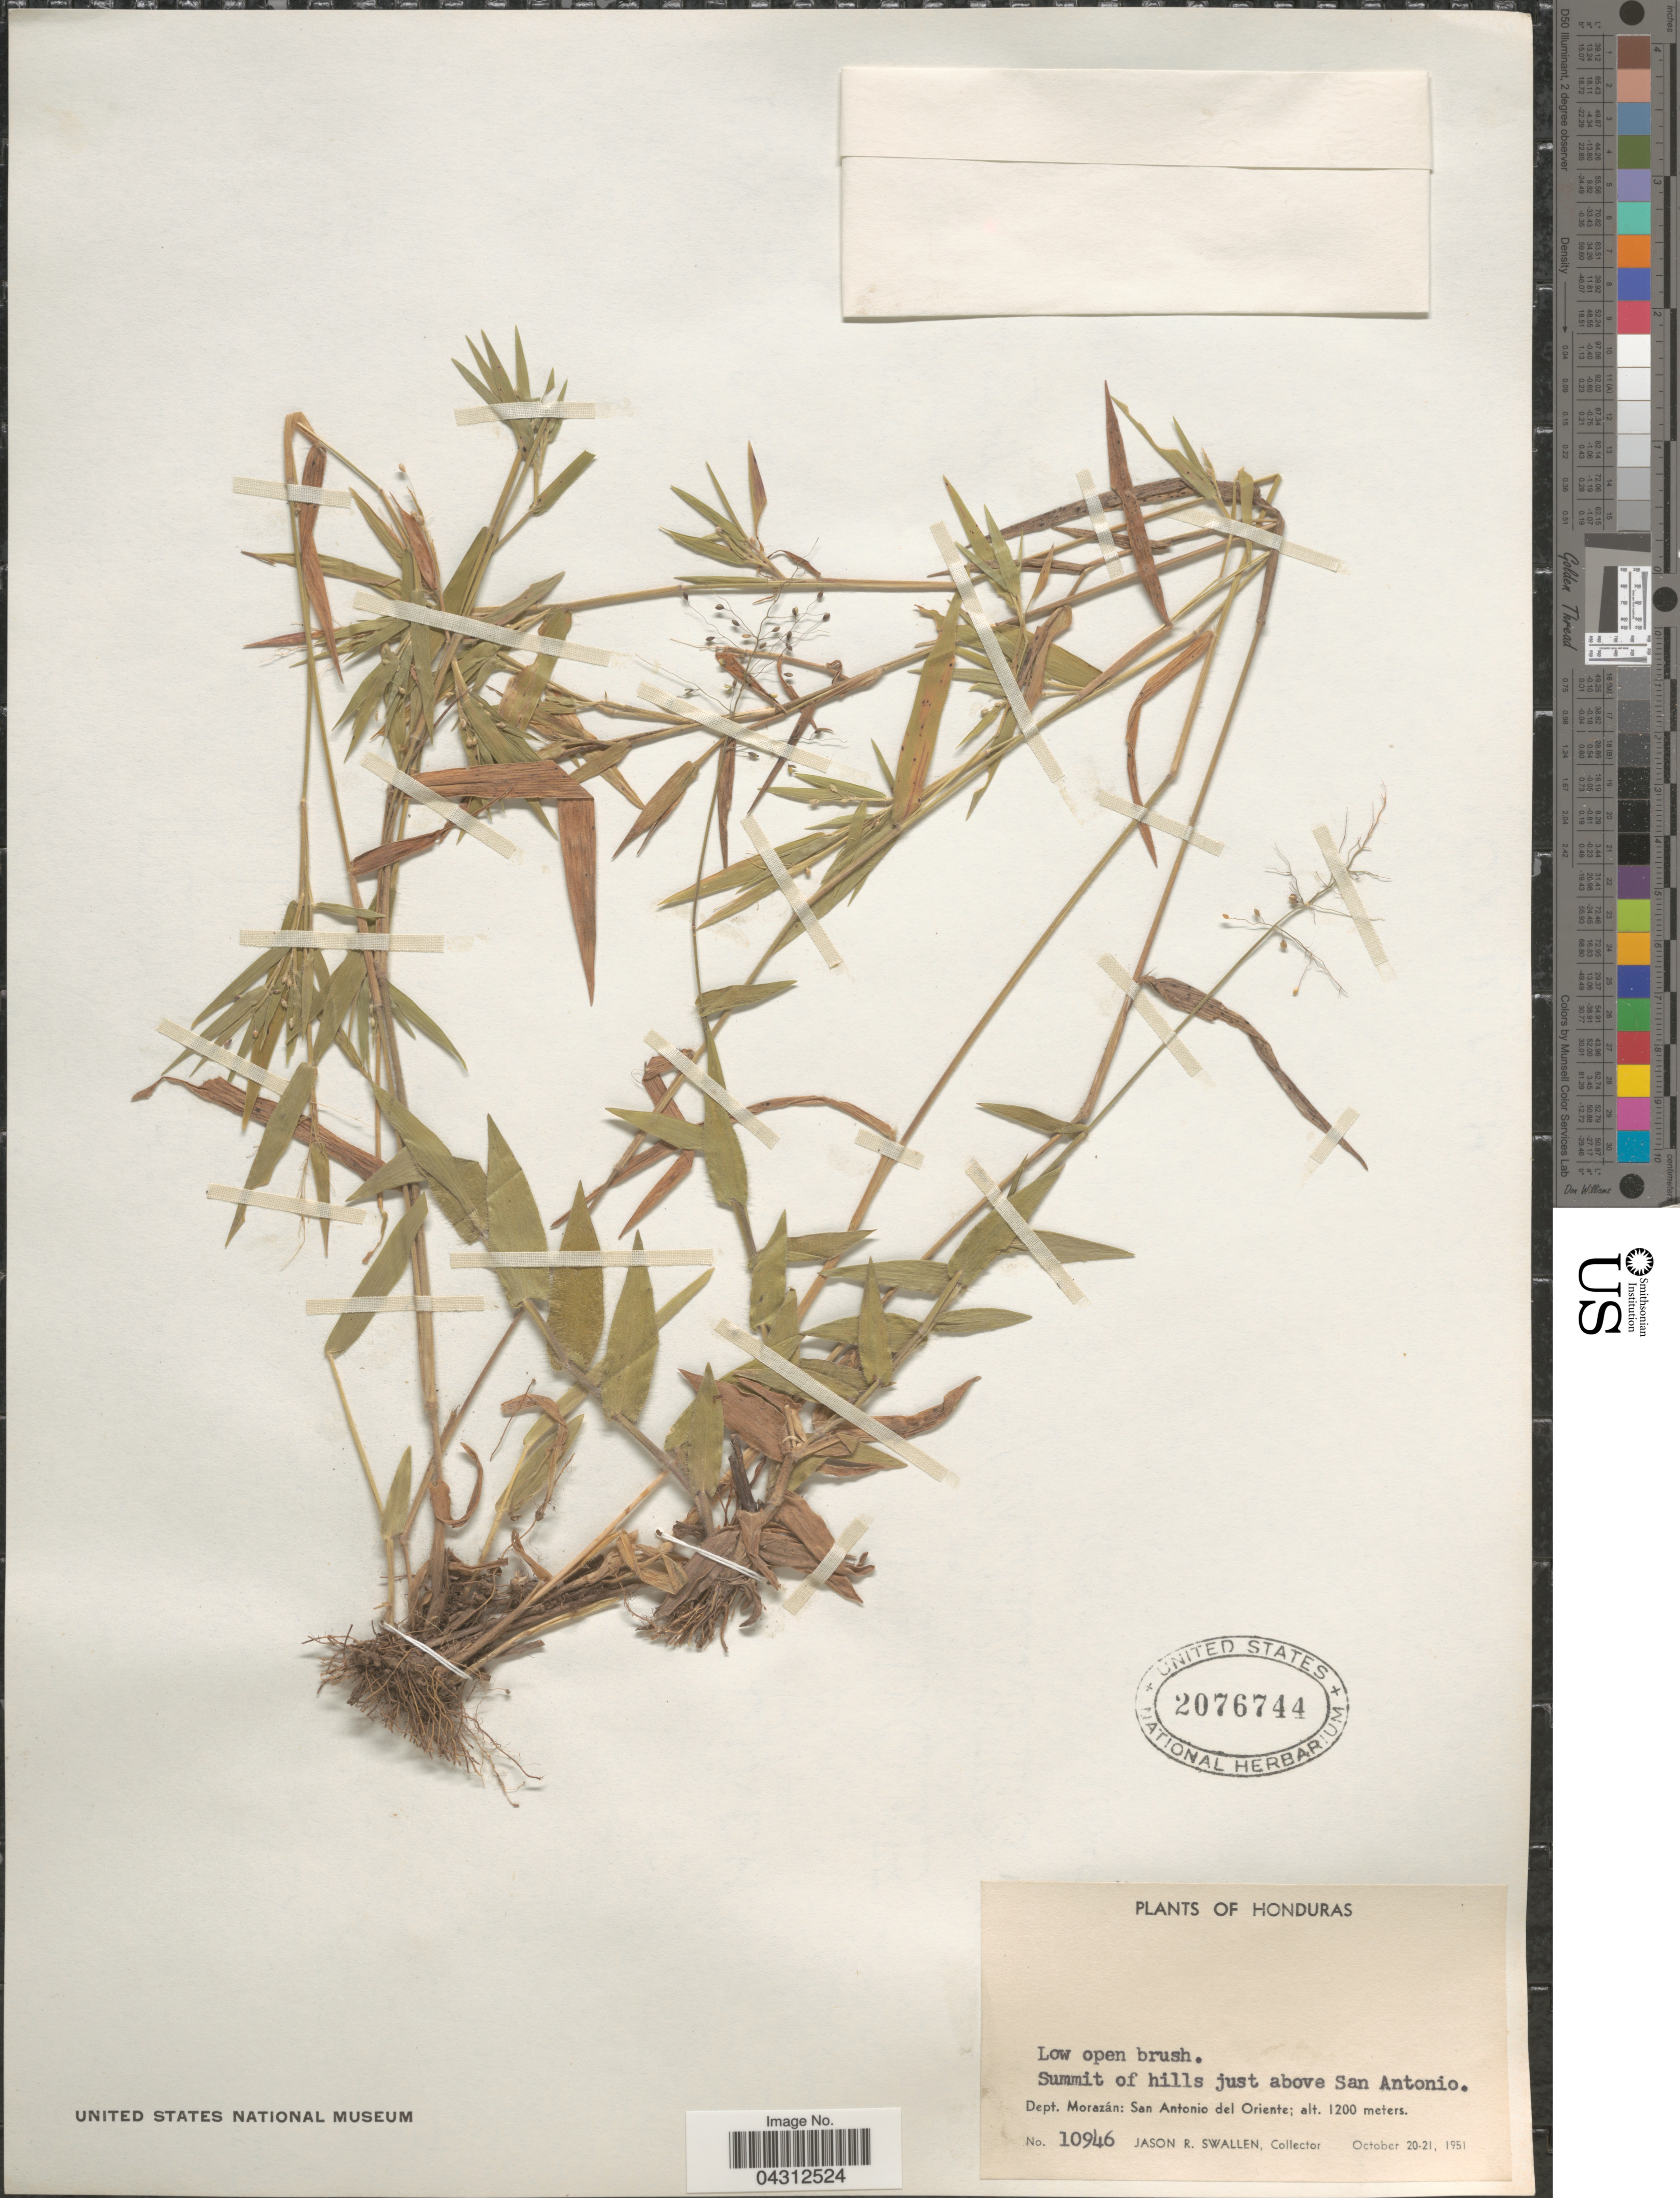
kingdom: Plantae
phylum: Tracheophyta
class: Liliopsida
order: Poales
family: Poaceae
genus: Panicum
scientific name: Panicum sp.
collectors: J. R. Swallen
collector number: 10946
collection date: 1951-10-20/1951-10-21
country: Honduras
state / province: Fco. Morazán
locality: Low open brush. Summit of hills just above San Antonio. Dept. Morazán: San Antonio del Oriente.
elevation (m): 1200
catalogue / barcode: US 2076744